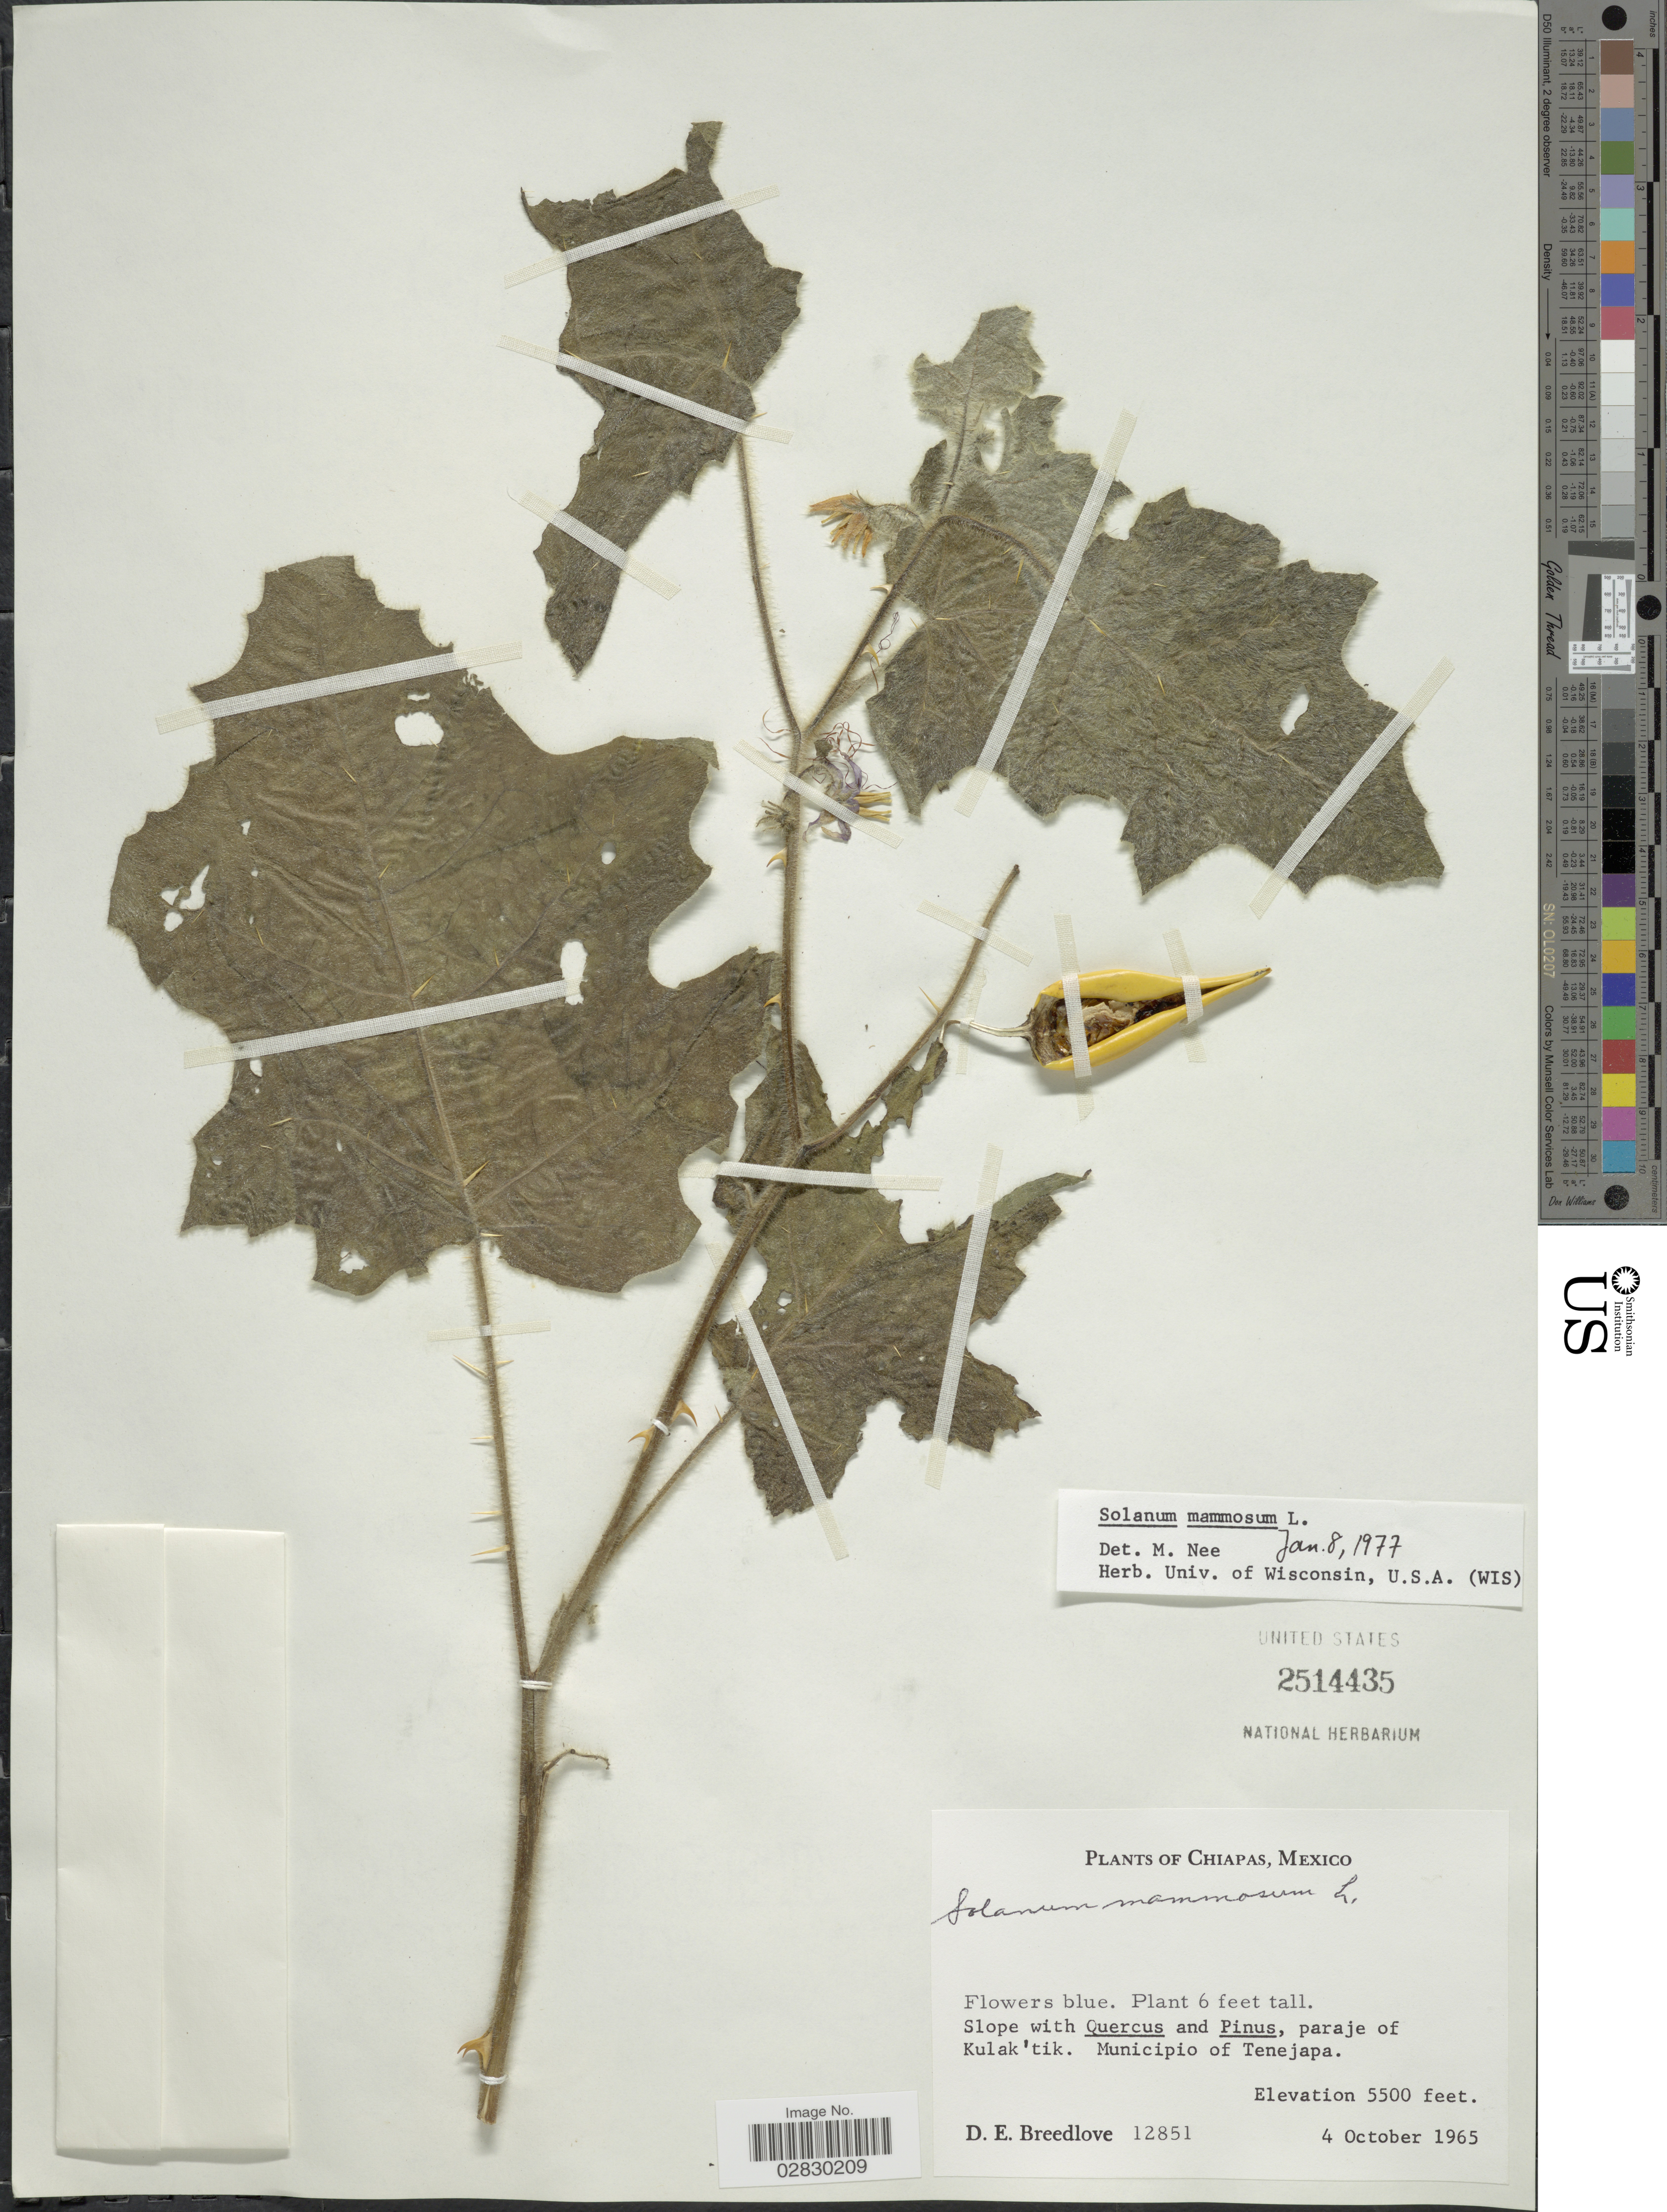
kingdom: Plantae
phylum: Tracheophyta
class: Magnoliopsida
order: Solanales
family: Solanaceae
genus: Solanum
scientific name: Solanum mammosum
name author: L.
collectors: D. E. Breedlove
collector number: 12851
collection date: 1965-10-04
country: Mexico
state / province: Chiapas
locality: Paraje of Kulak'tik. Municipio of Tenejapa.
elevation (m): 1676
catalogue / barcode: US 2514435